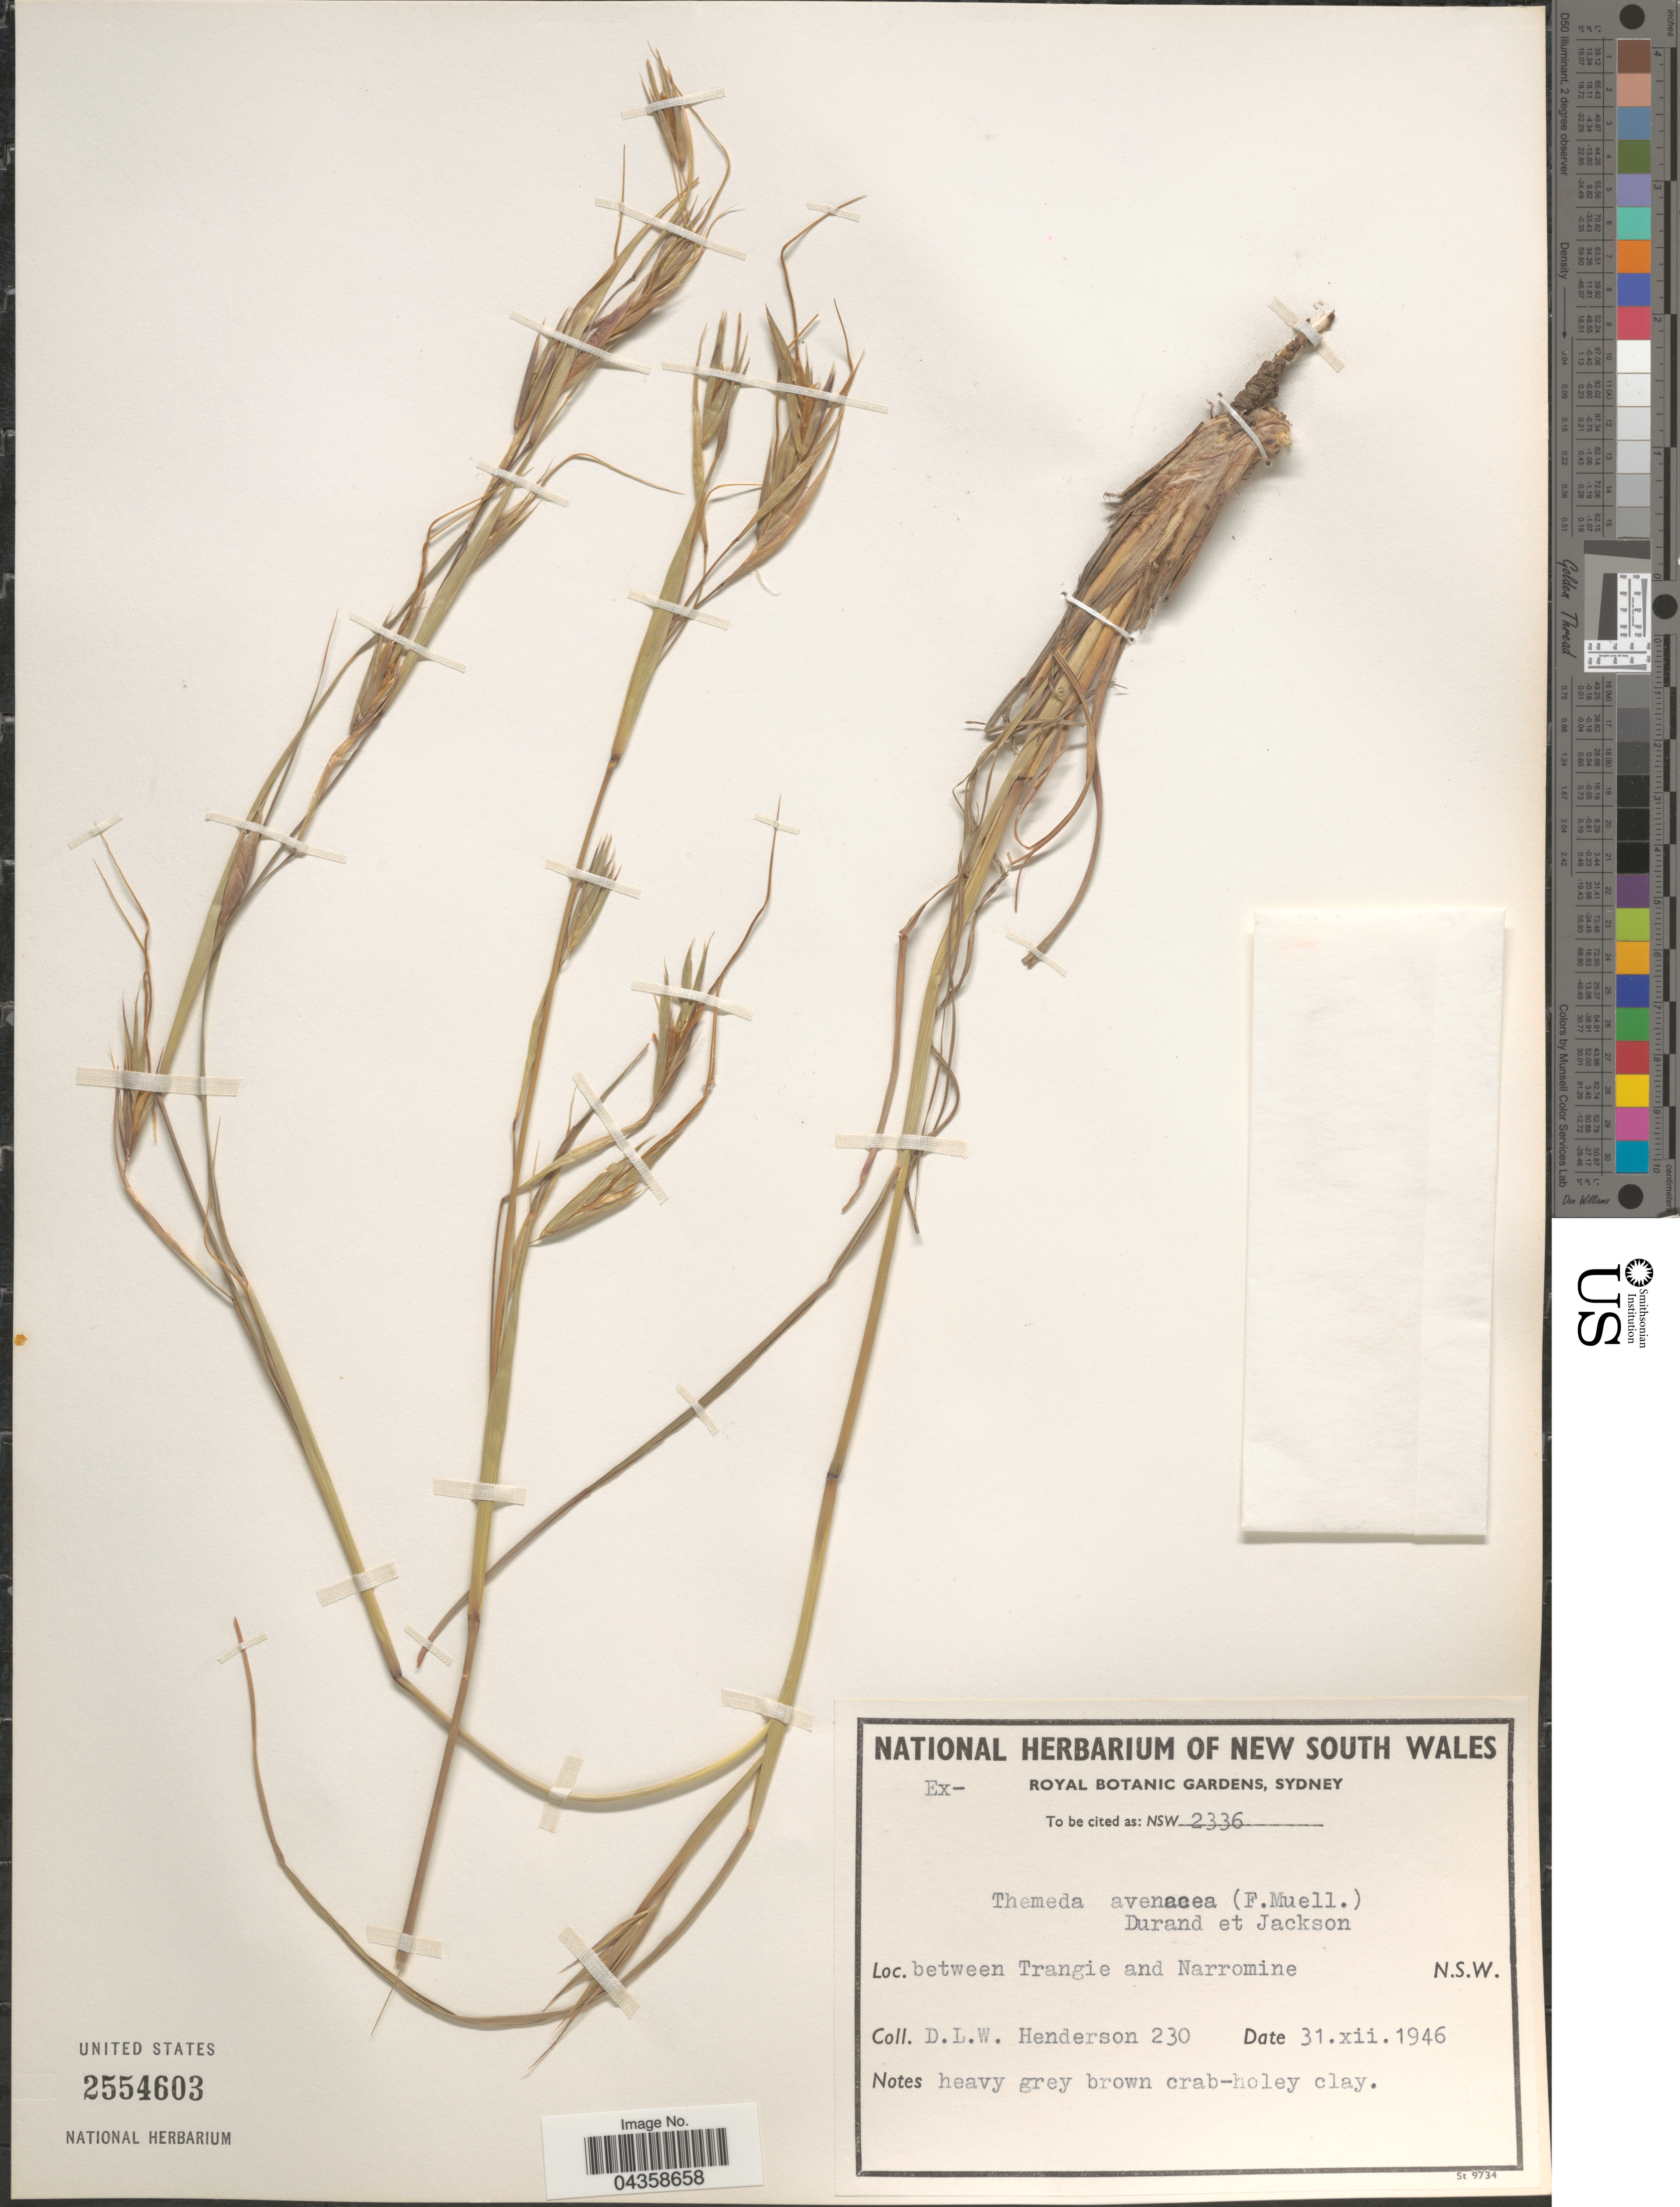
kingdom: Plantae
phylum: Tracheophyta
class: Liliopsida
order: Poales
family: Poaceae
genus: Themeda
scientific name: Themeda avenacea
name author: (F. Muell.) Durand & B.D. Jacks.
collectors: D. Henderson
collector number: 230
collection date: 1946-12-31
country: Australia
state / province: New South Wales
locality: Between Trangie and Narromine.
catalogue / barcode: US 2554603